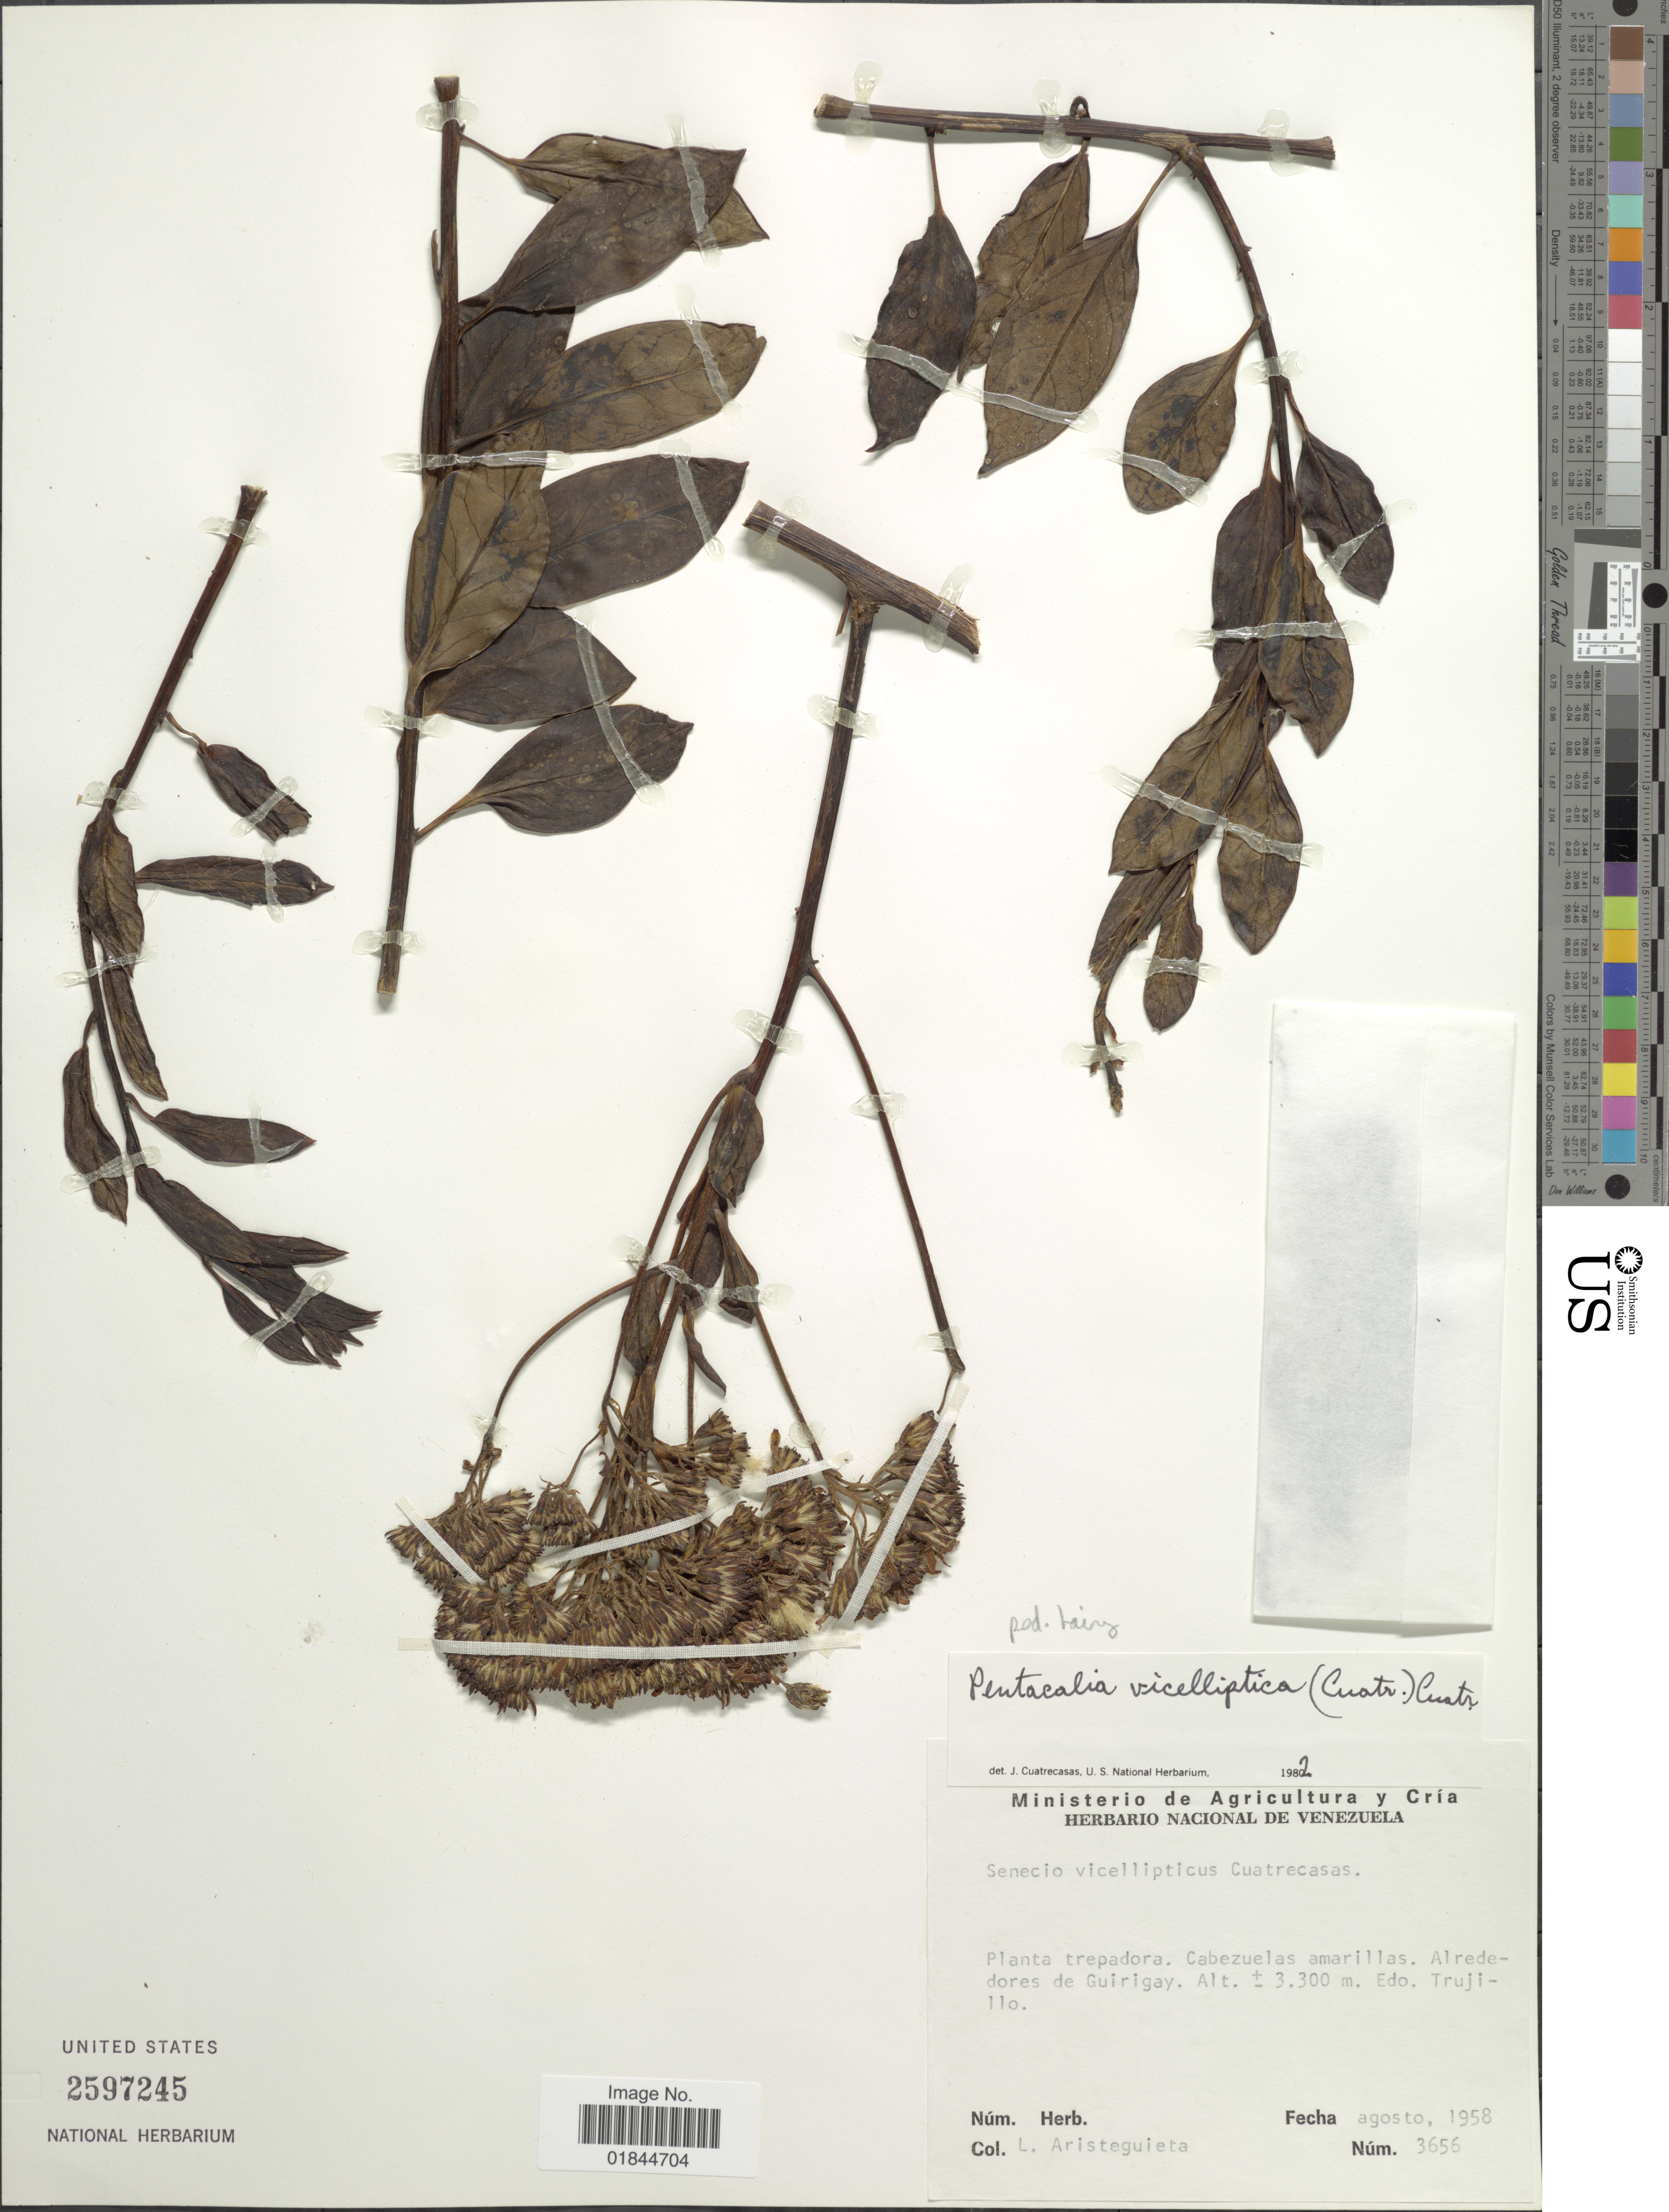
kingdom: Plantae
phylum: Tracheophyta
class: Magnoliopsida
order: Asterales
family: Asteraceae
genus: Pentacalia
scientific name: Pentacalia vicelliptica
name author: (Cuatrec.) Cuatrec.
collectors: L. Aristeguieta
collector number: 3656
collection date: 1958-08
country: Venezuela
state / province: Trujillo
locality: Planta Trepadora, Cabezuelas amarillas, alrededores de Guirigay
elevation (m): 3300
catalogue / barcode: US 2597245